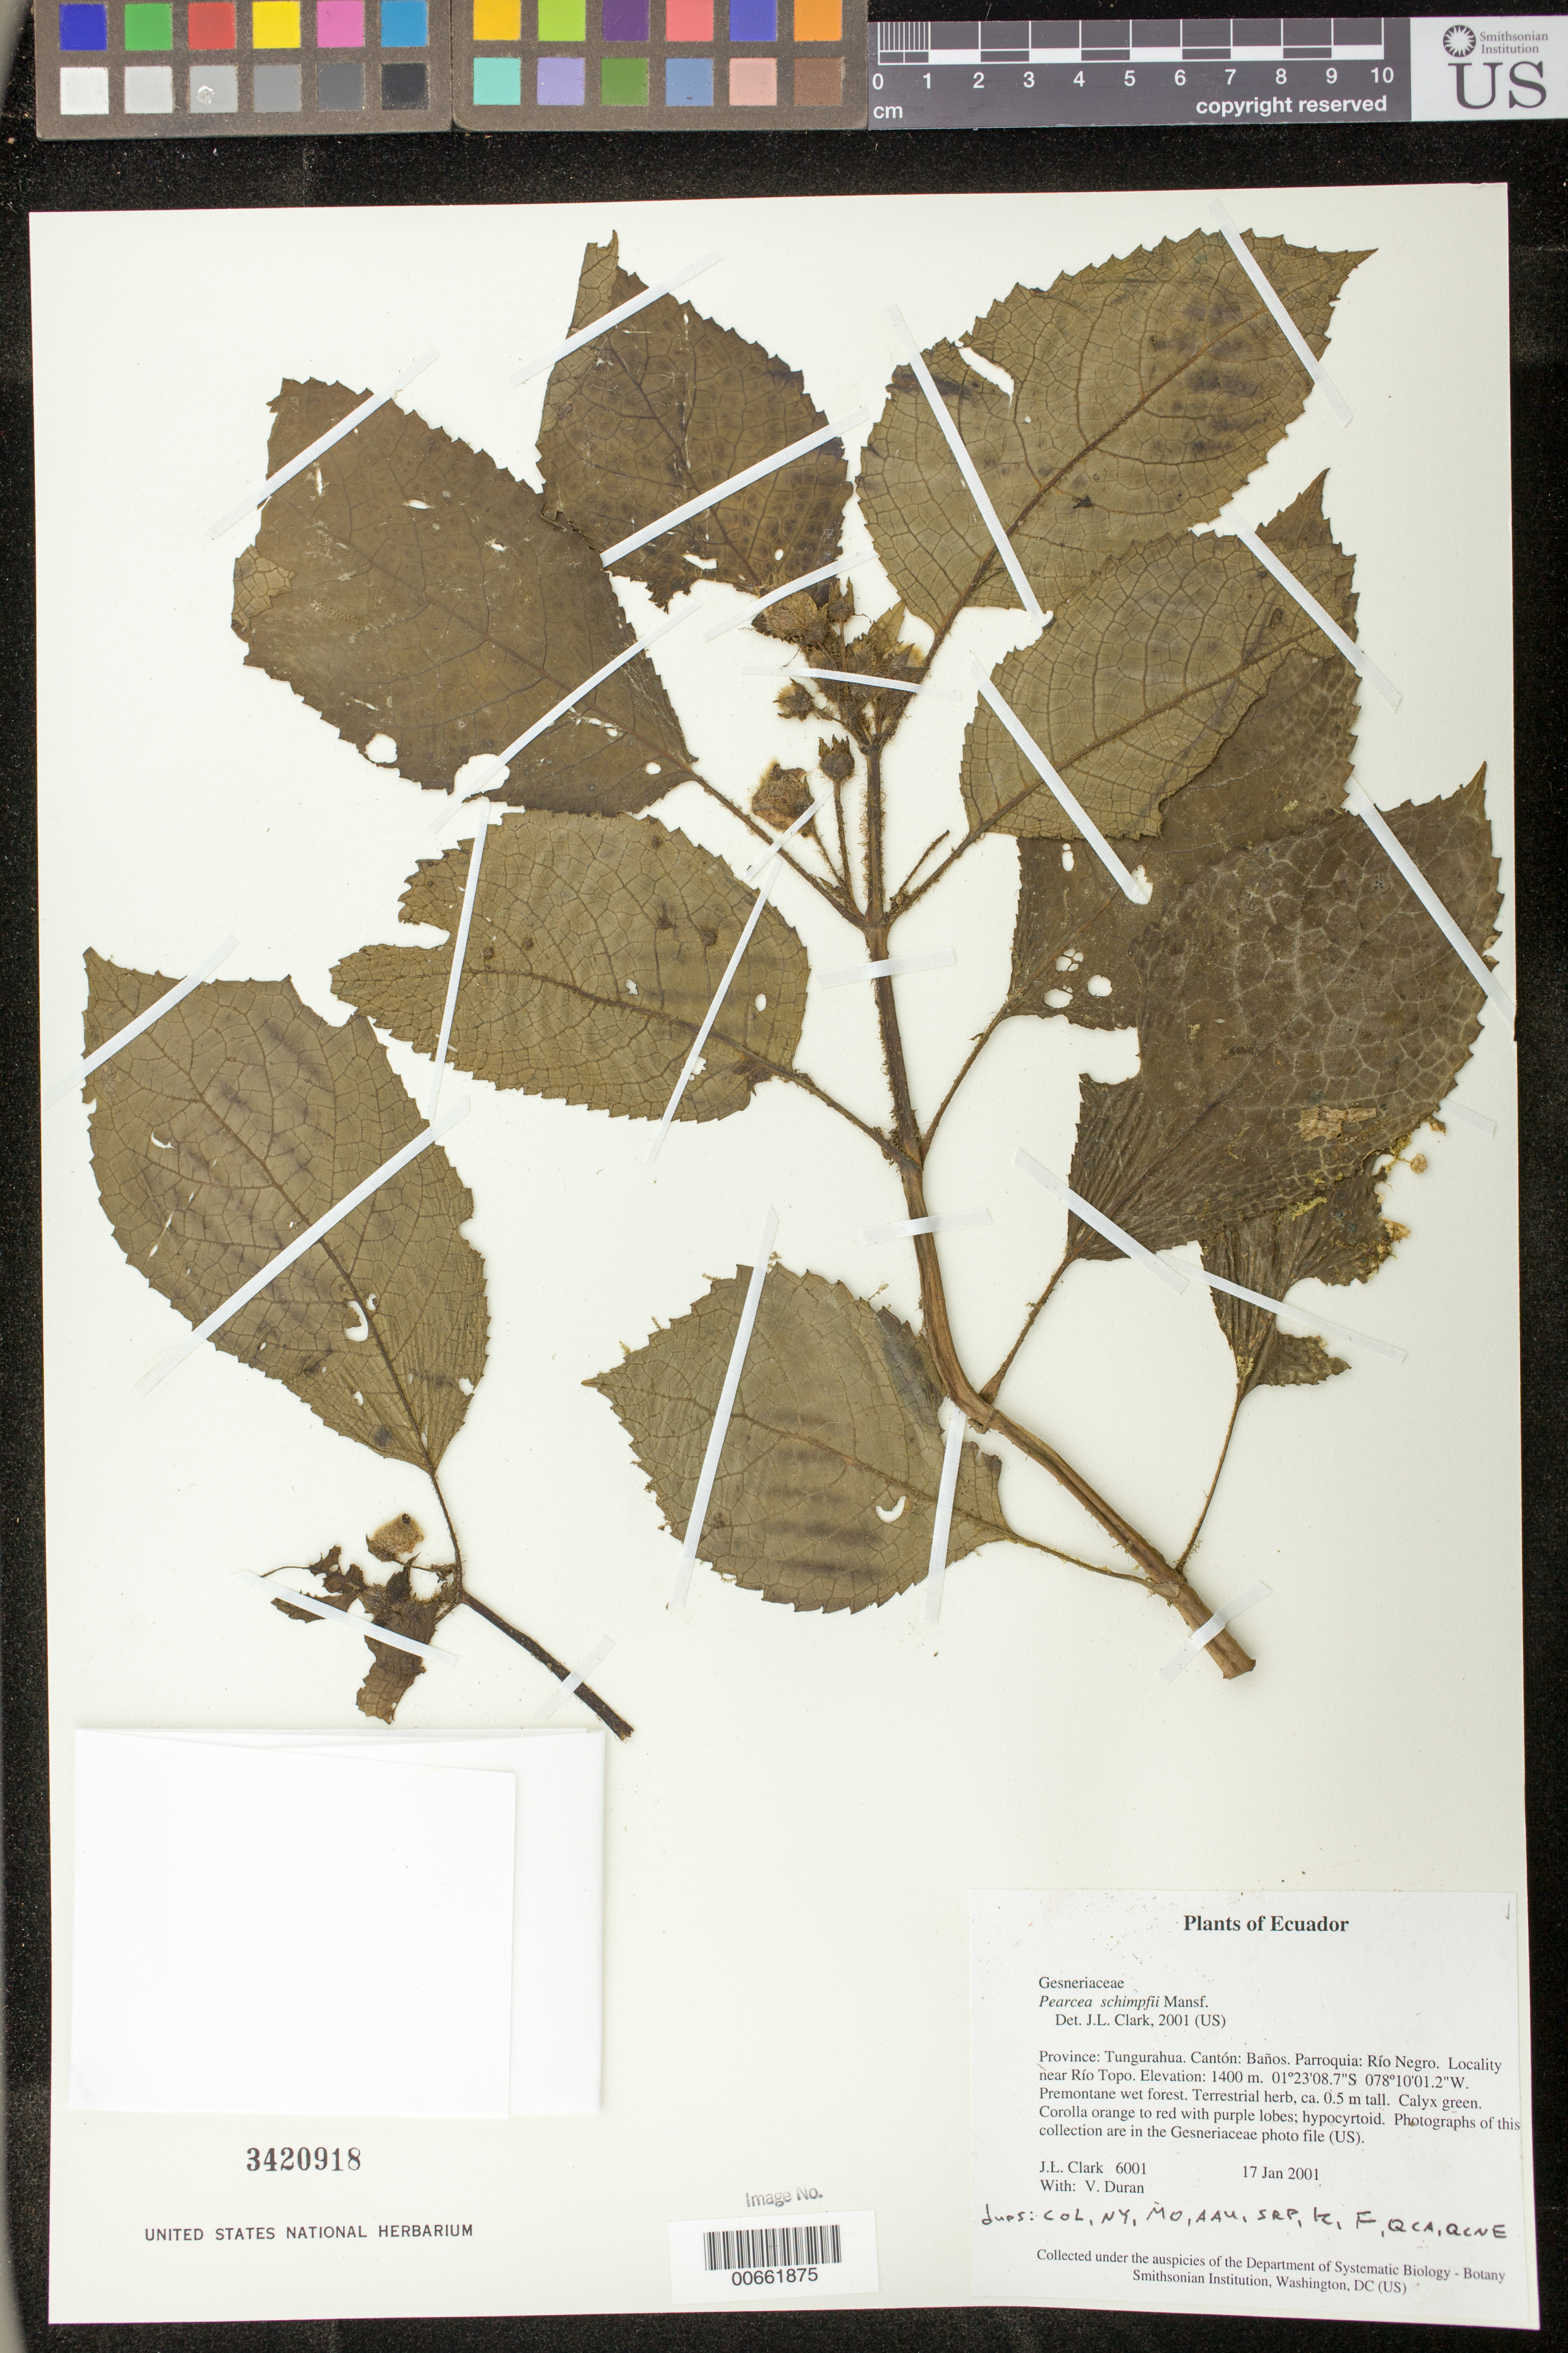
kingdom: Plantae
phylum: Tracheophyta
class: Magnoliopsida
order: Lamiales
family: Gesneriaceae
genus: Pearcea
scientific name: Pearcea schimpfii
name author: Mansf.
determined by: Clark, J. L., (SEL), The Marie Selby Botanical Garden (UNITED STATES)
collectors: J. L. Clark & V. Duran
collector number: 6001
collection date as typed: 17 Jan 2001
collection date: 2001-01-17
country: Ecuador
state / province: Tungurahua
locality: Cantón: Baños. Parroquia: Río Negro. Locality near Río Topo.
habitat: Premontane wet forest.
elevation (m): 1400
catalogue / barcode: US 3420918